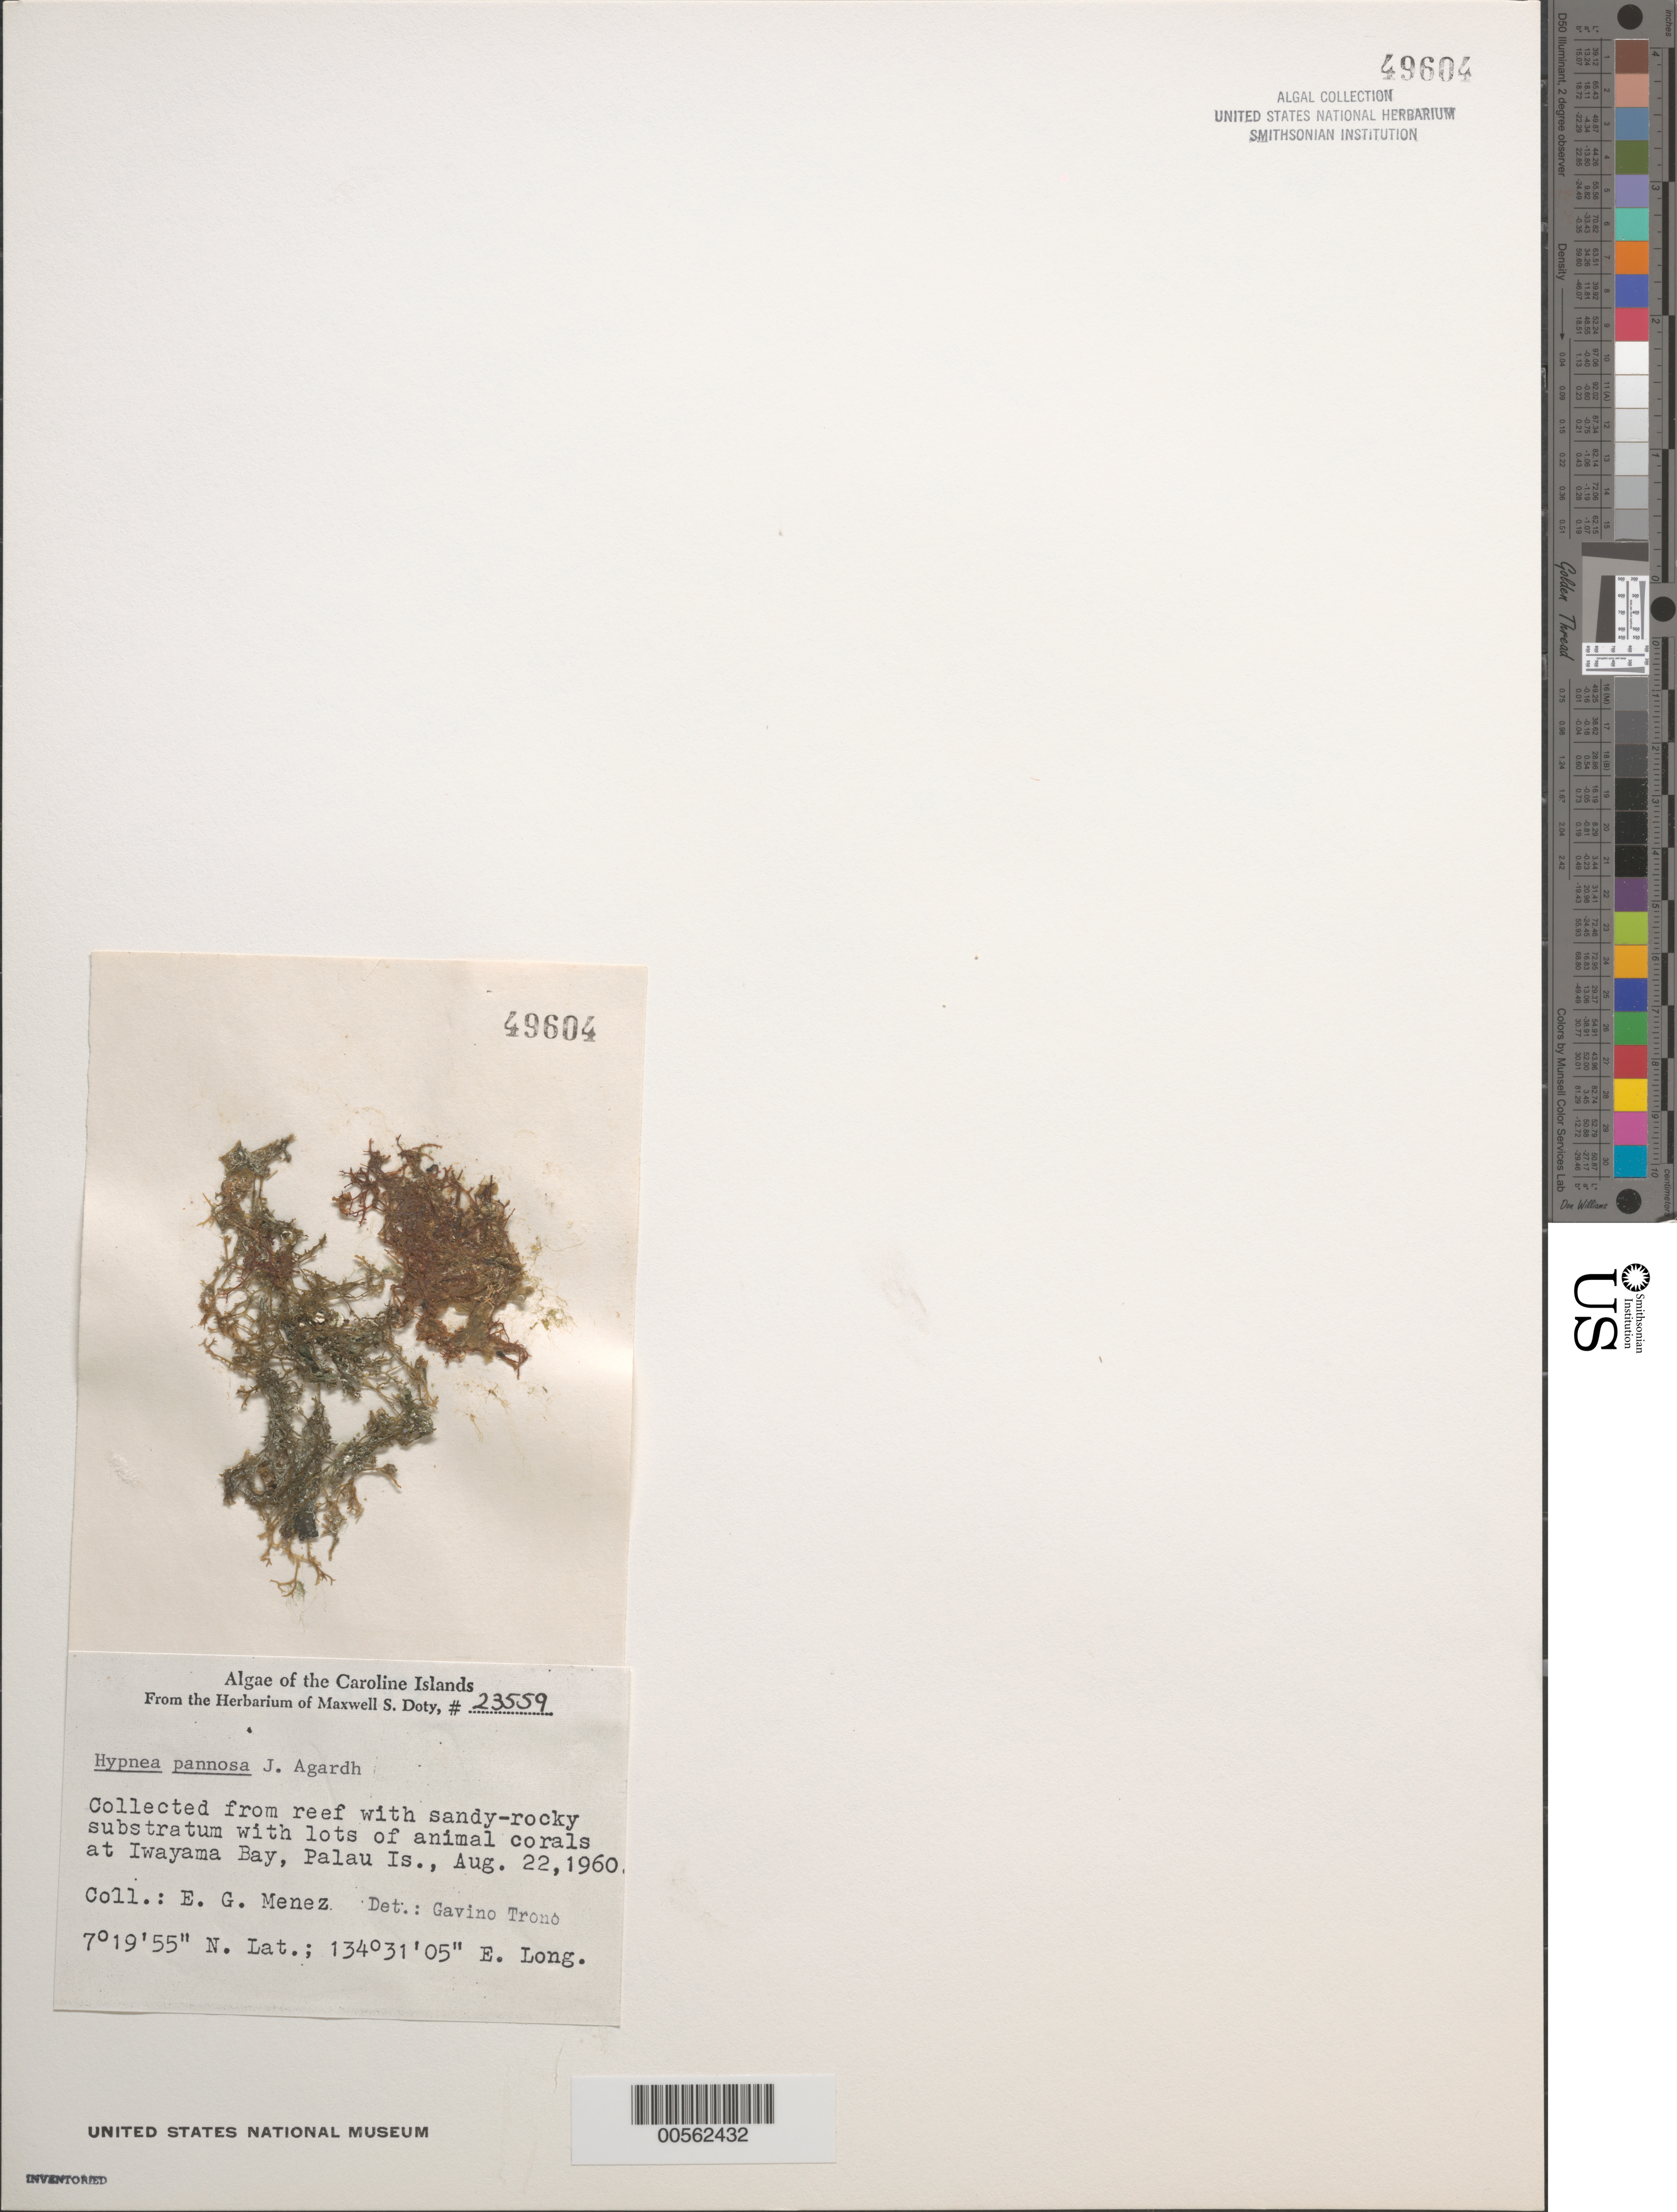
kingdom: Plantae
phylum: Rhodophyta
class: Florideophyceae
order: Gigartinales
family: Cystocloniaceae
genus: Hypnea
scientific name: Hypnea pannosa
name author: J. Agardh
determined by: Trono, Gavino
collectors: Meñez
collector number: MSD 23559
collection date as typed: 22 Aug 1960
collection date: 1960-08-22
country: Palau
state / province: Koror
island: Oreor (Koror)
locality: Iwayama Bay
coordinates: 7 19' 55" N, 134 31' 05" E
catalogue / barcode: US 49604